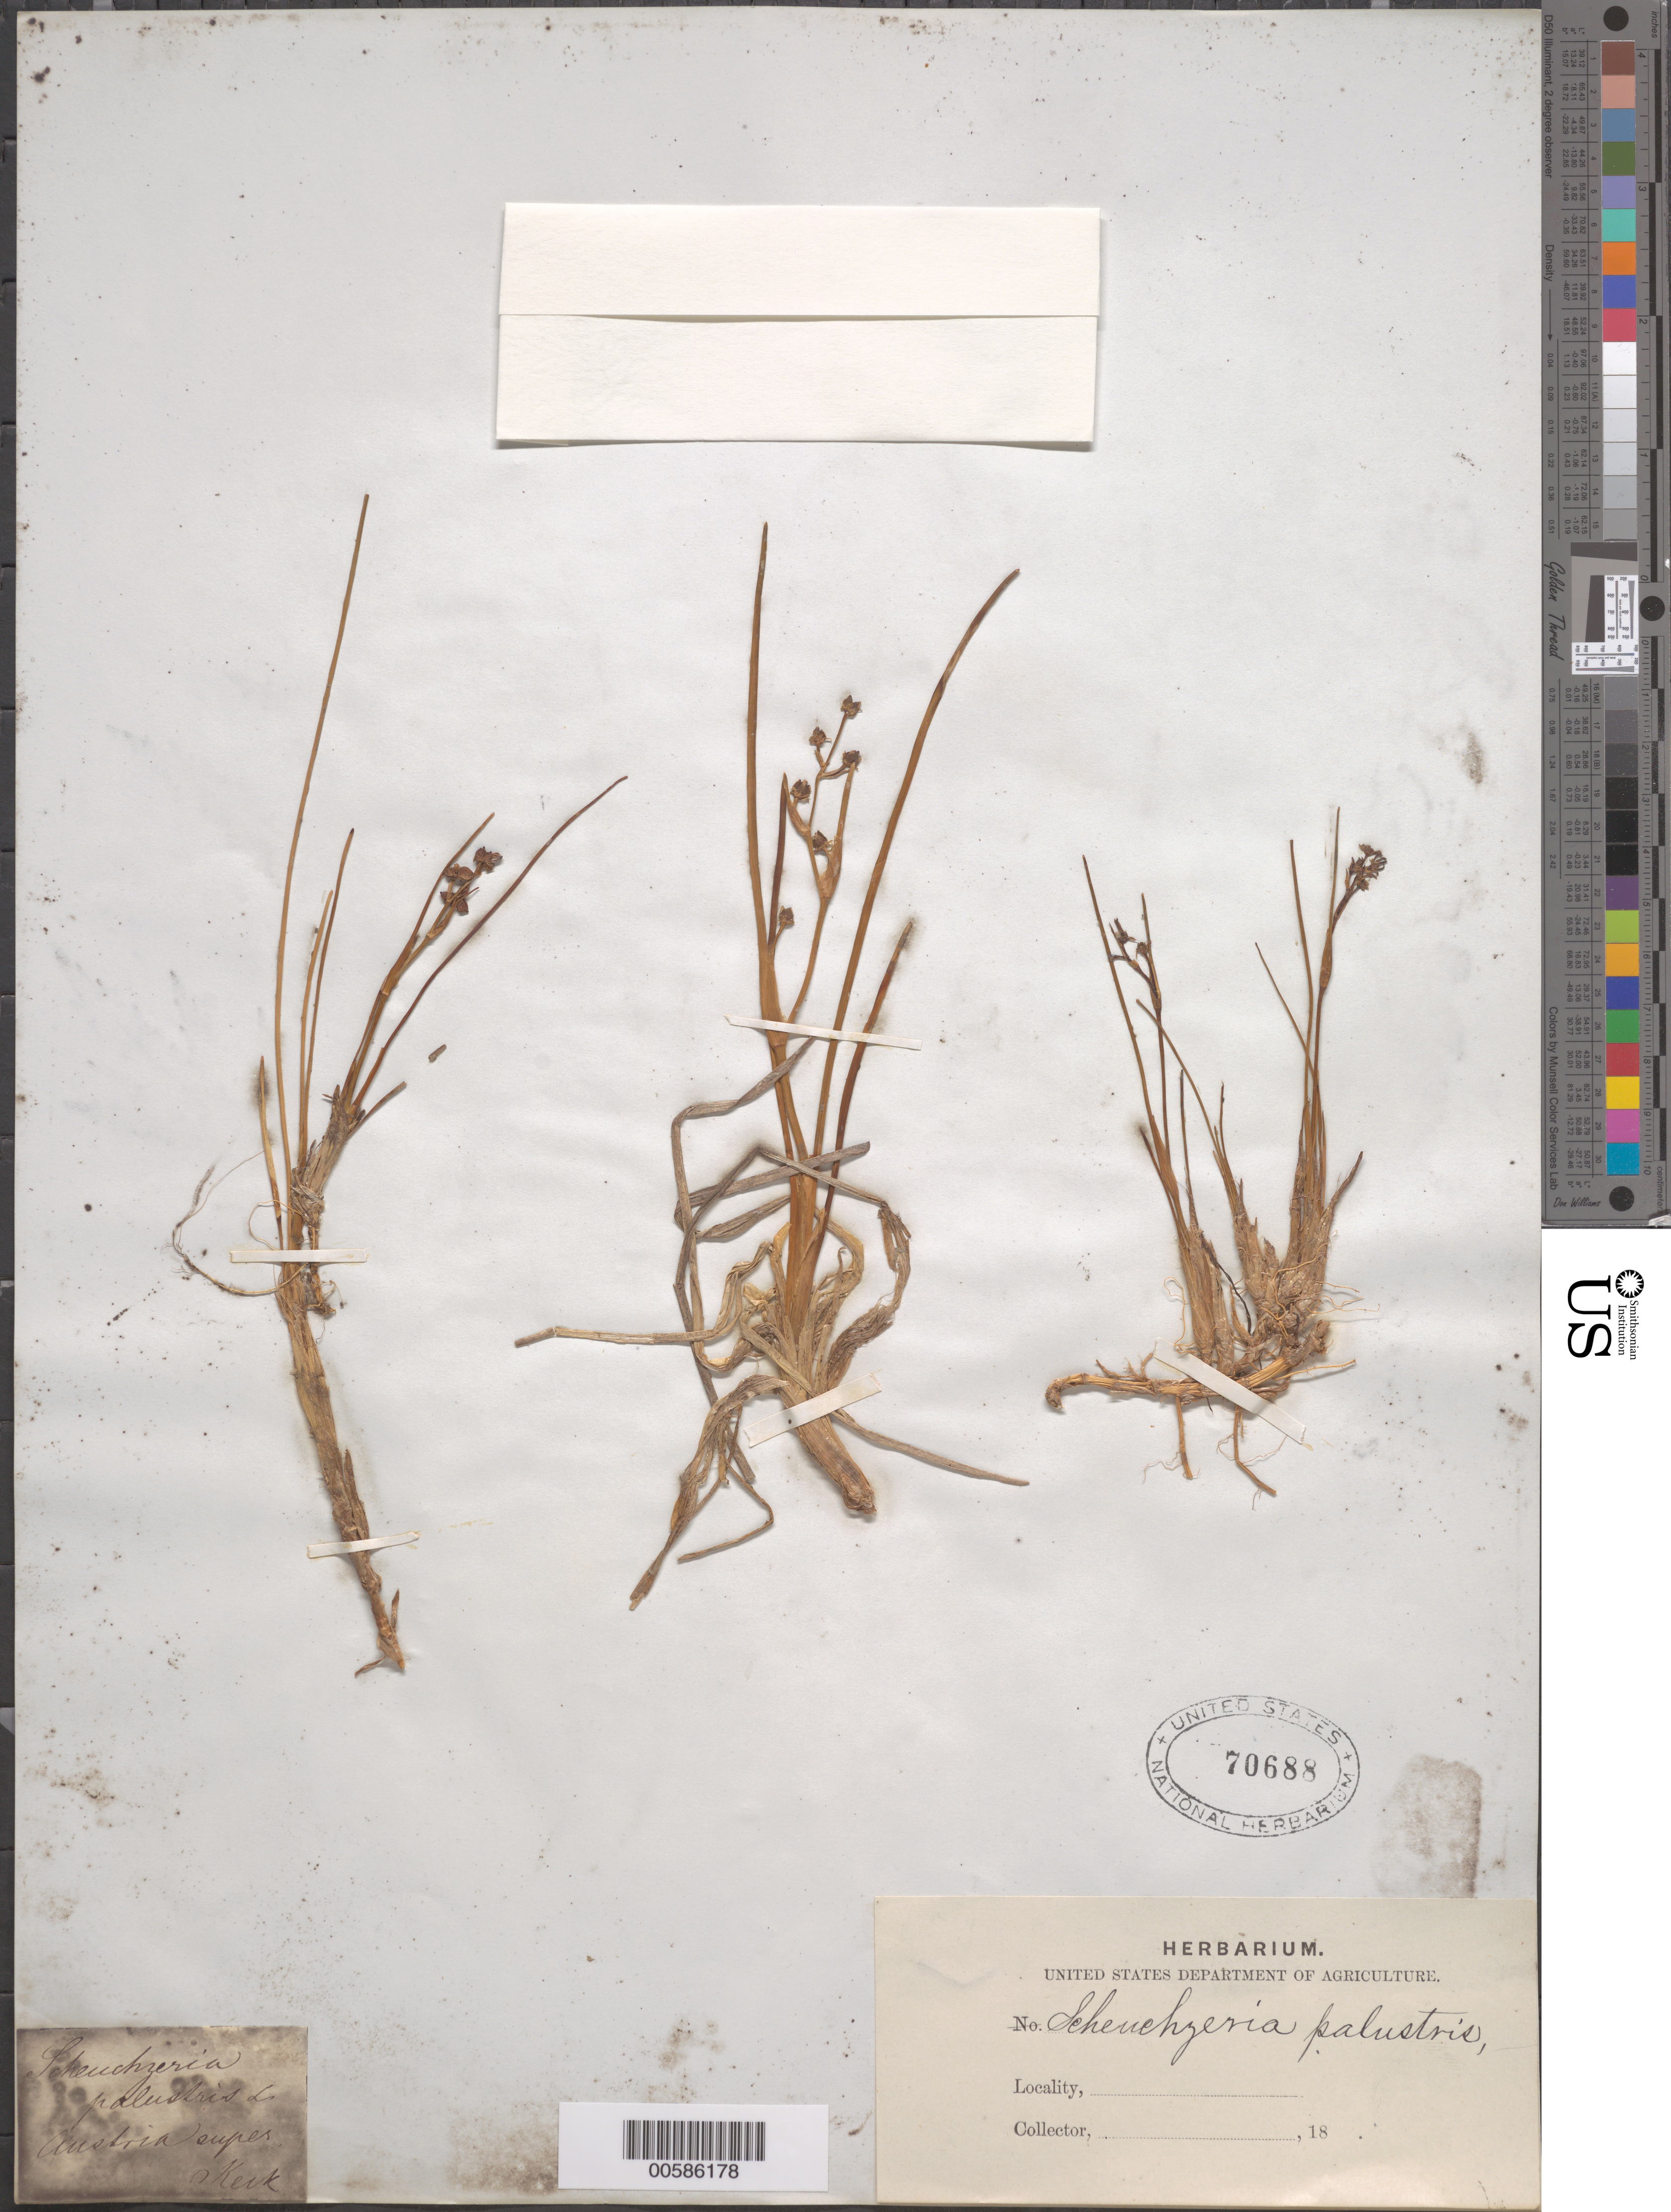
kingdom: Plantae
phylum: Tracheophyta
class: Liliopsida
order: Alismatales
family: Scheuchzeriaceae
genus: Scheuchzeria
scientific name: Scheuchzeria palustris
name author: L.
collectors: G. Kükenthal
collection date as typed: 18--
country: Austria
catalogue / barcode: US 70688